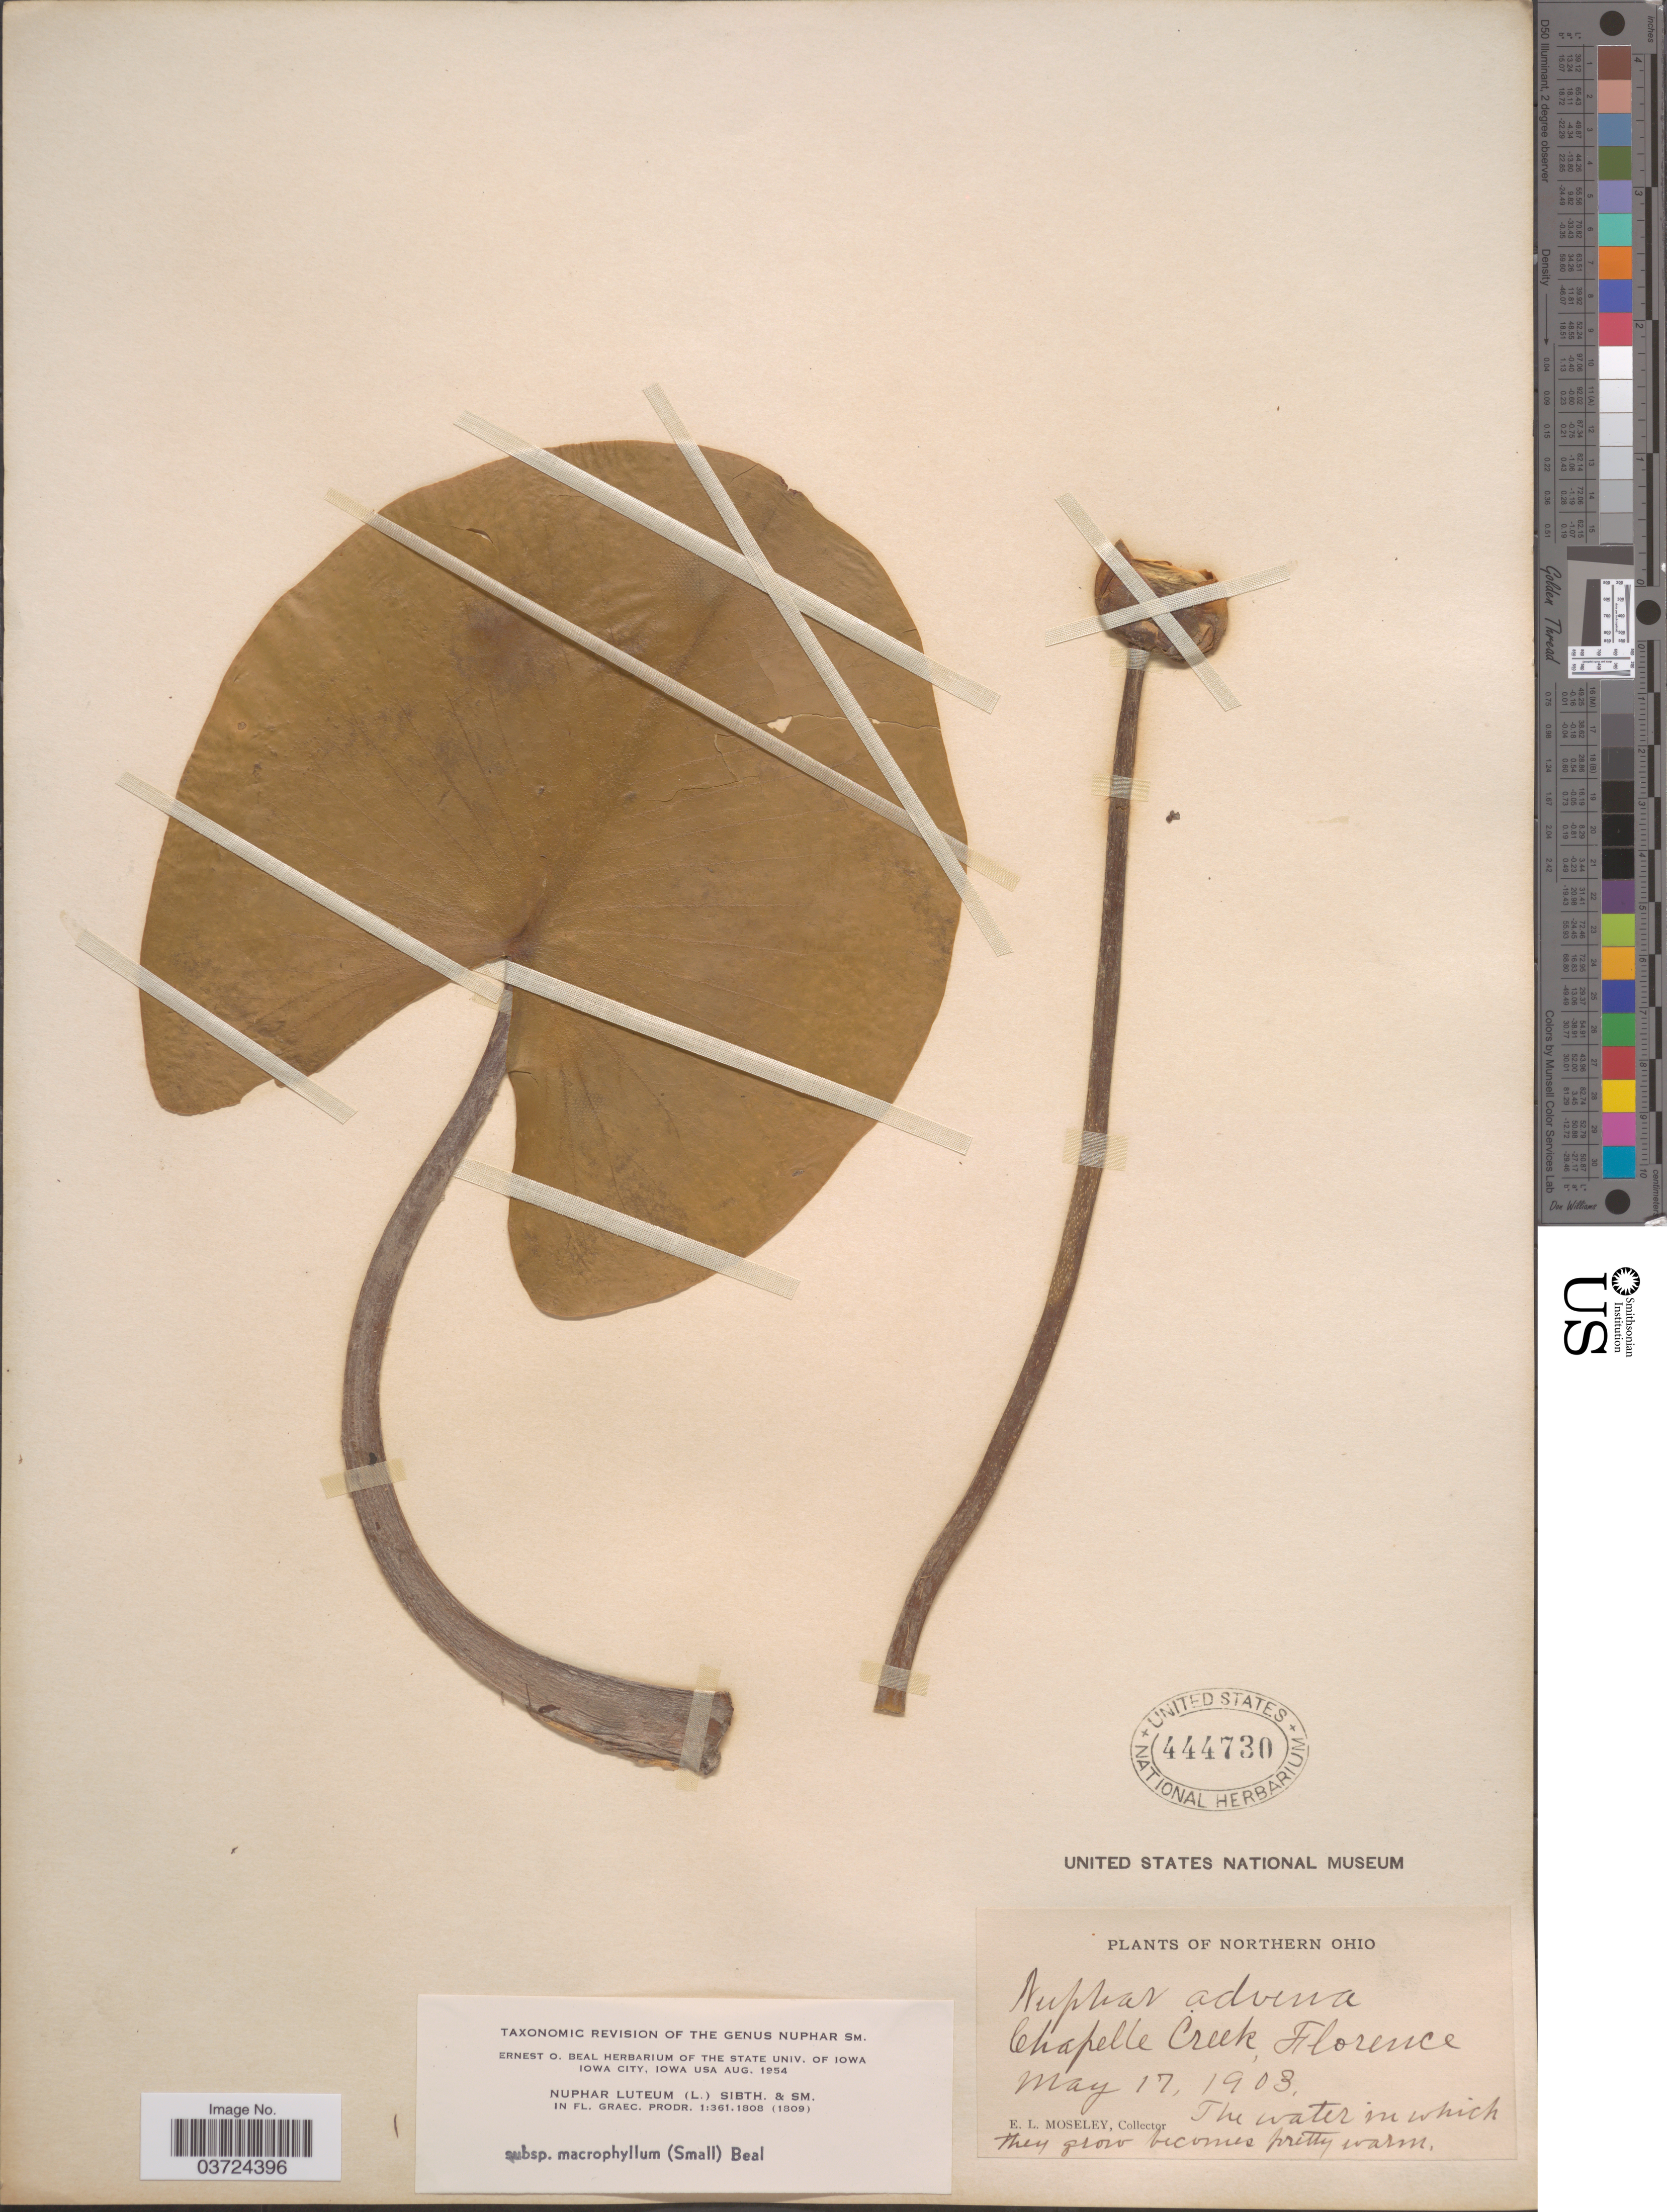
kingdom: Plantae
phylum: Tracheophyta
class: Magnoliopsida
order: Nymphaeales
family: Nymphaeaceae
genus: Nuphar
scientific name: Nuphar advena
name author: (Aiton) W.T. Aiton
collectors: E. Moseley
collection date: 1903-05-17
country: United States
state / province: Ohio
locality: Northern Ohio. Chapelle Creek, Florence.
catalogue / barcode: US 444730